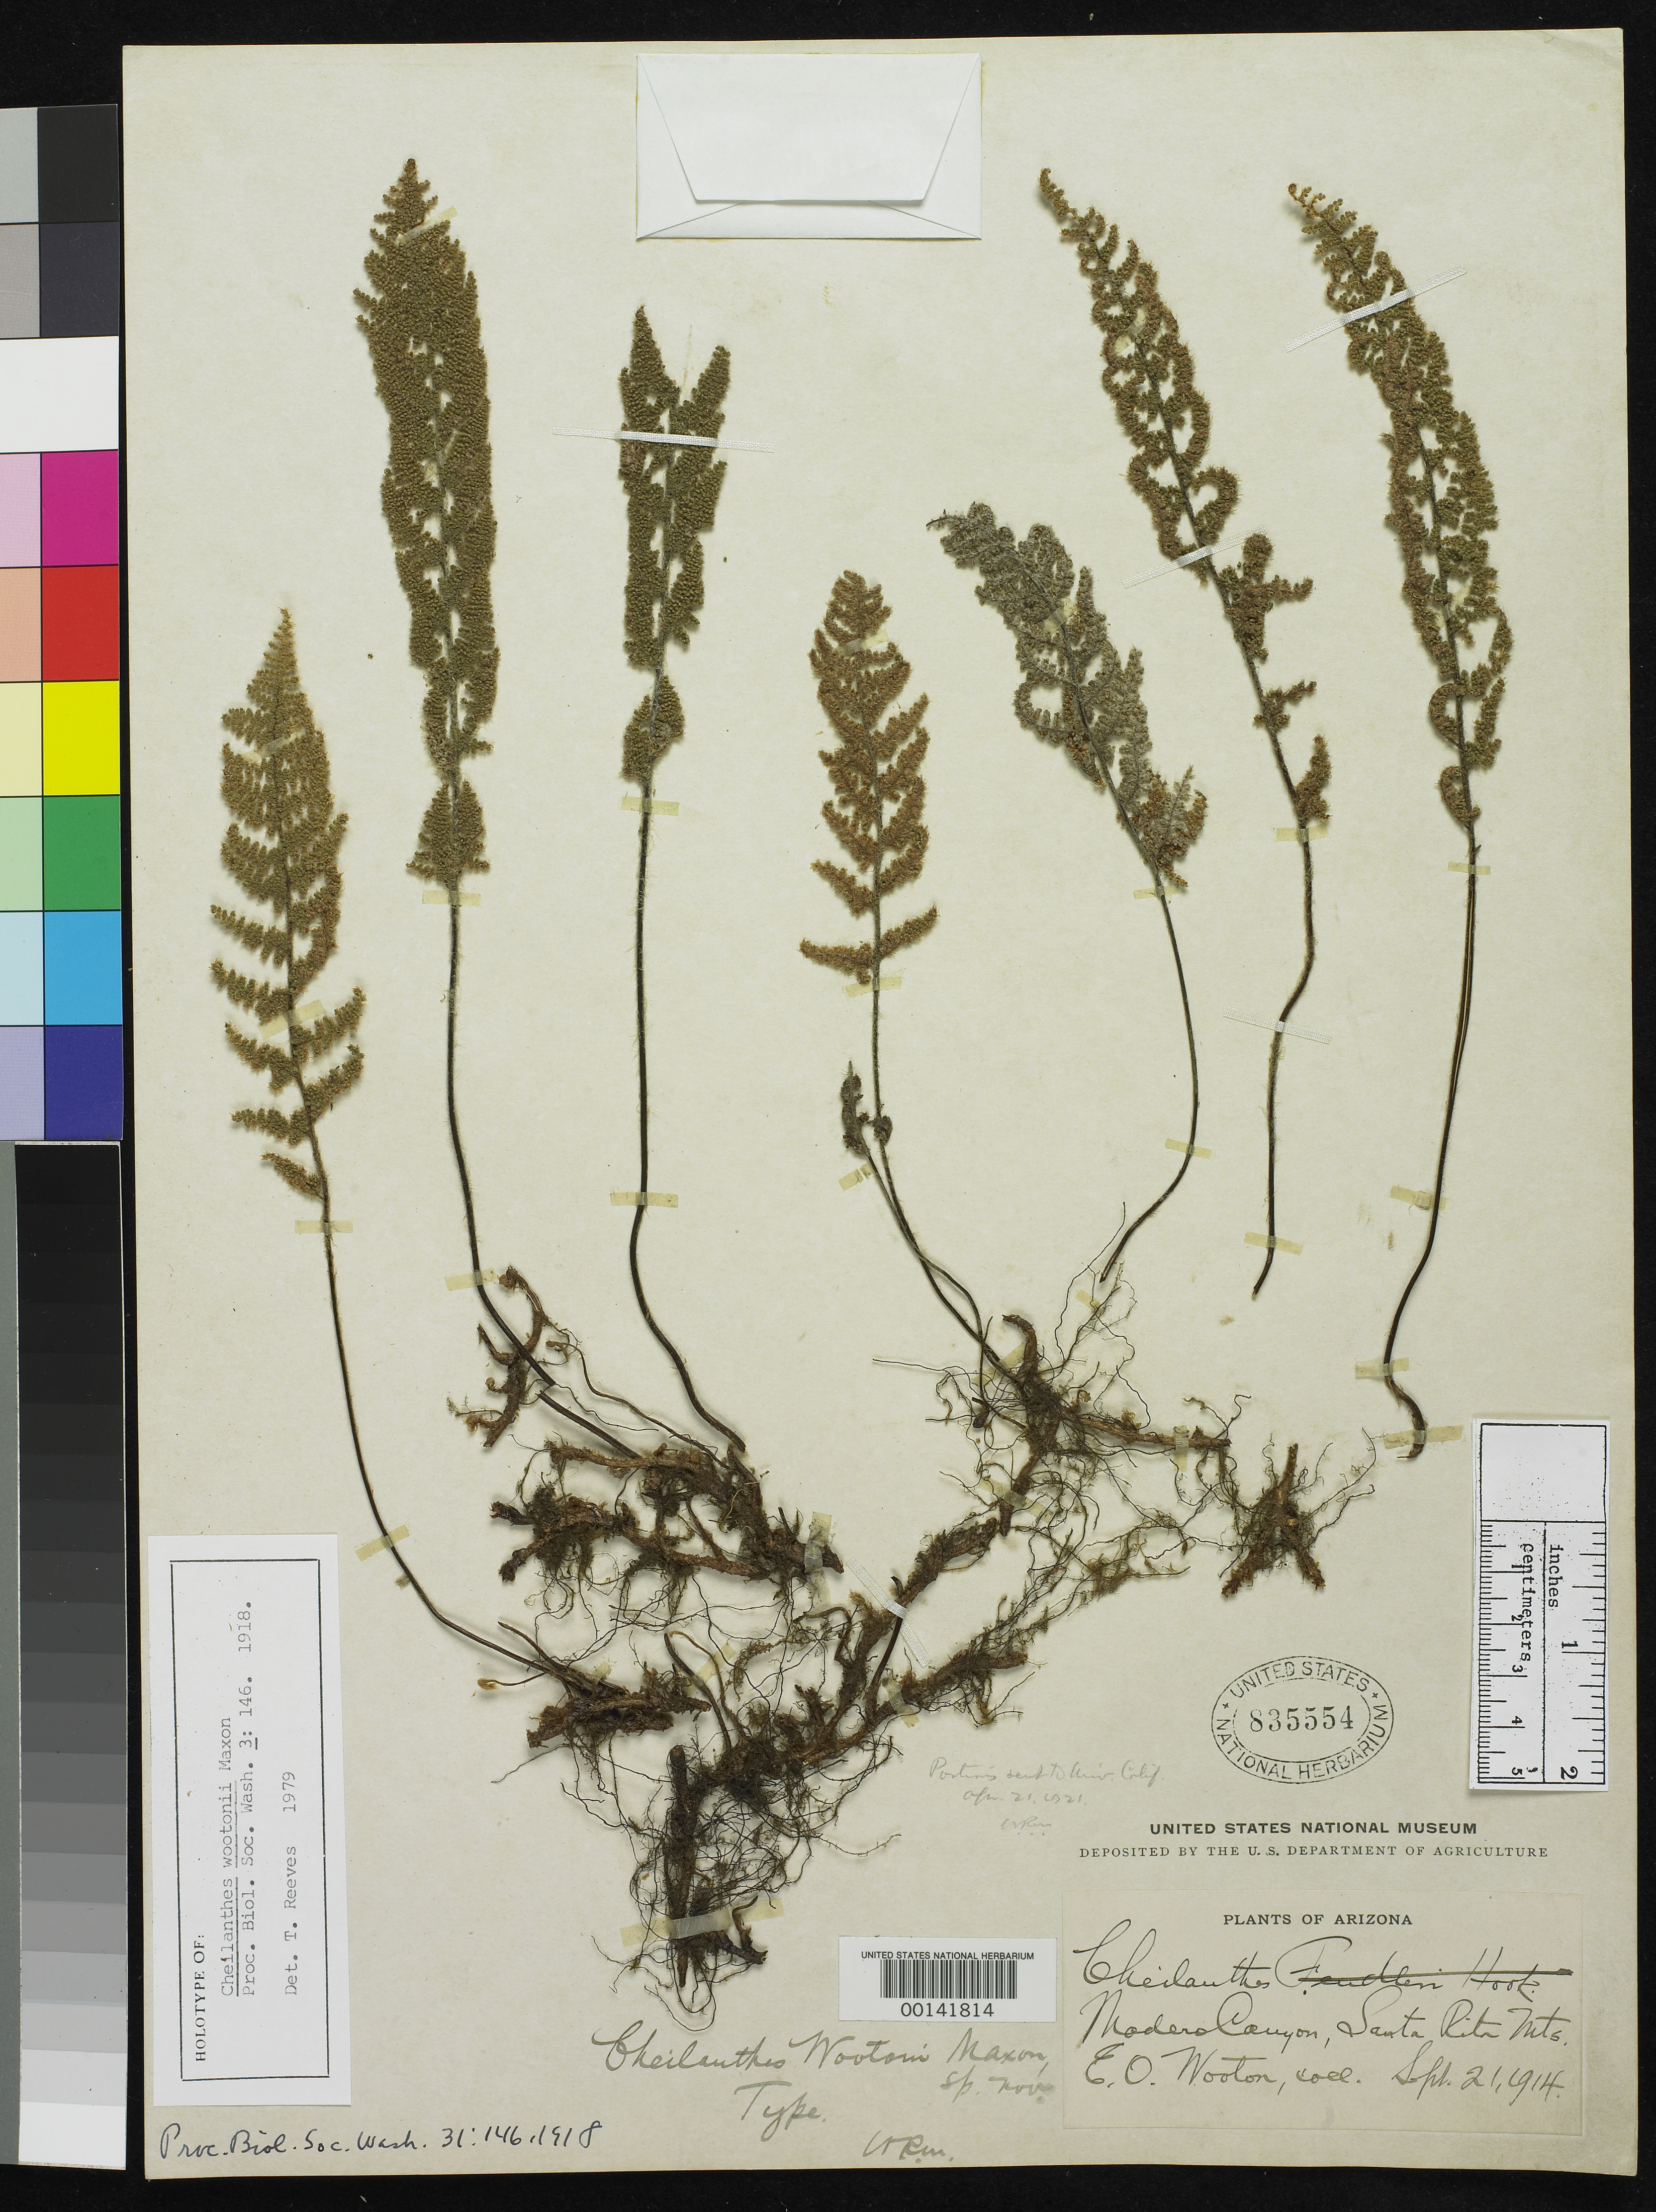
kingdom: Plantae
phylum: Tracheophyta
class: Polypodiopsida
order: Polypodiales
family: Pteridaceae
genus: Cheilanthes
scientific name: Cheilanthes wootonii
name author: Maxon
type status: Holotype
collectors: E. O. Wooton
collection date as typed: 21 Sep 1914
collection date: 1914-09-21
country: United States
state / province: Arizona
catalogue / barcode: US 835554